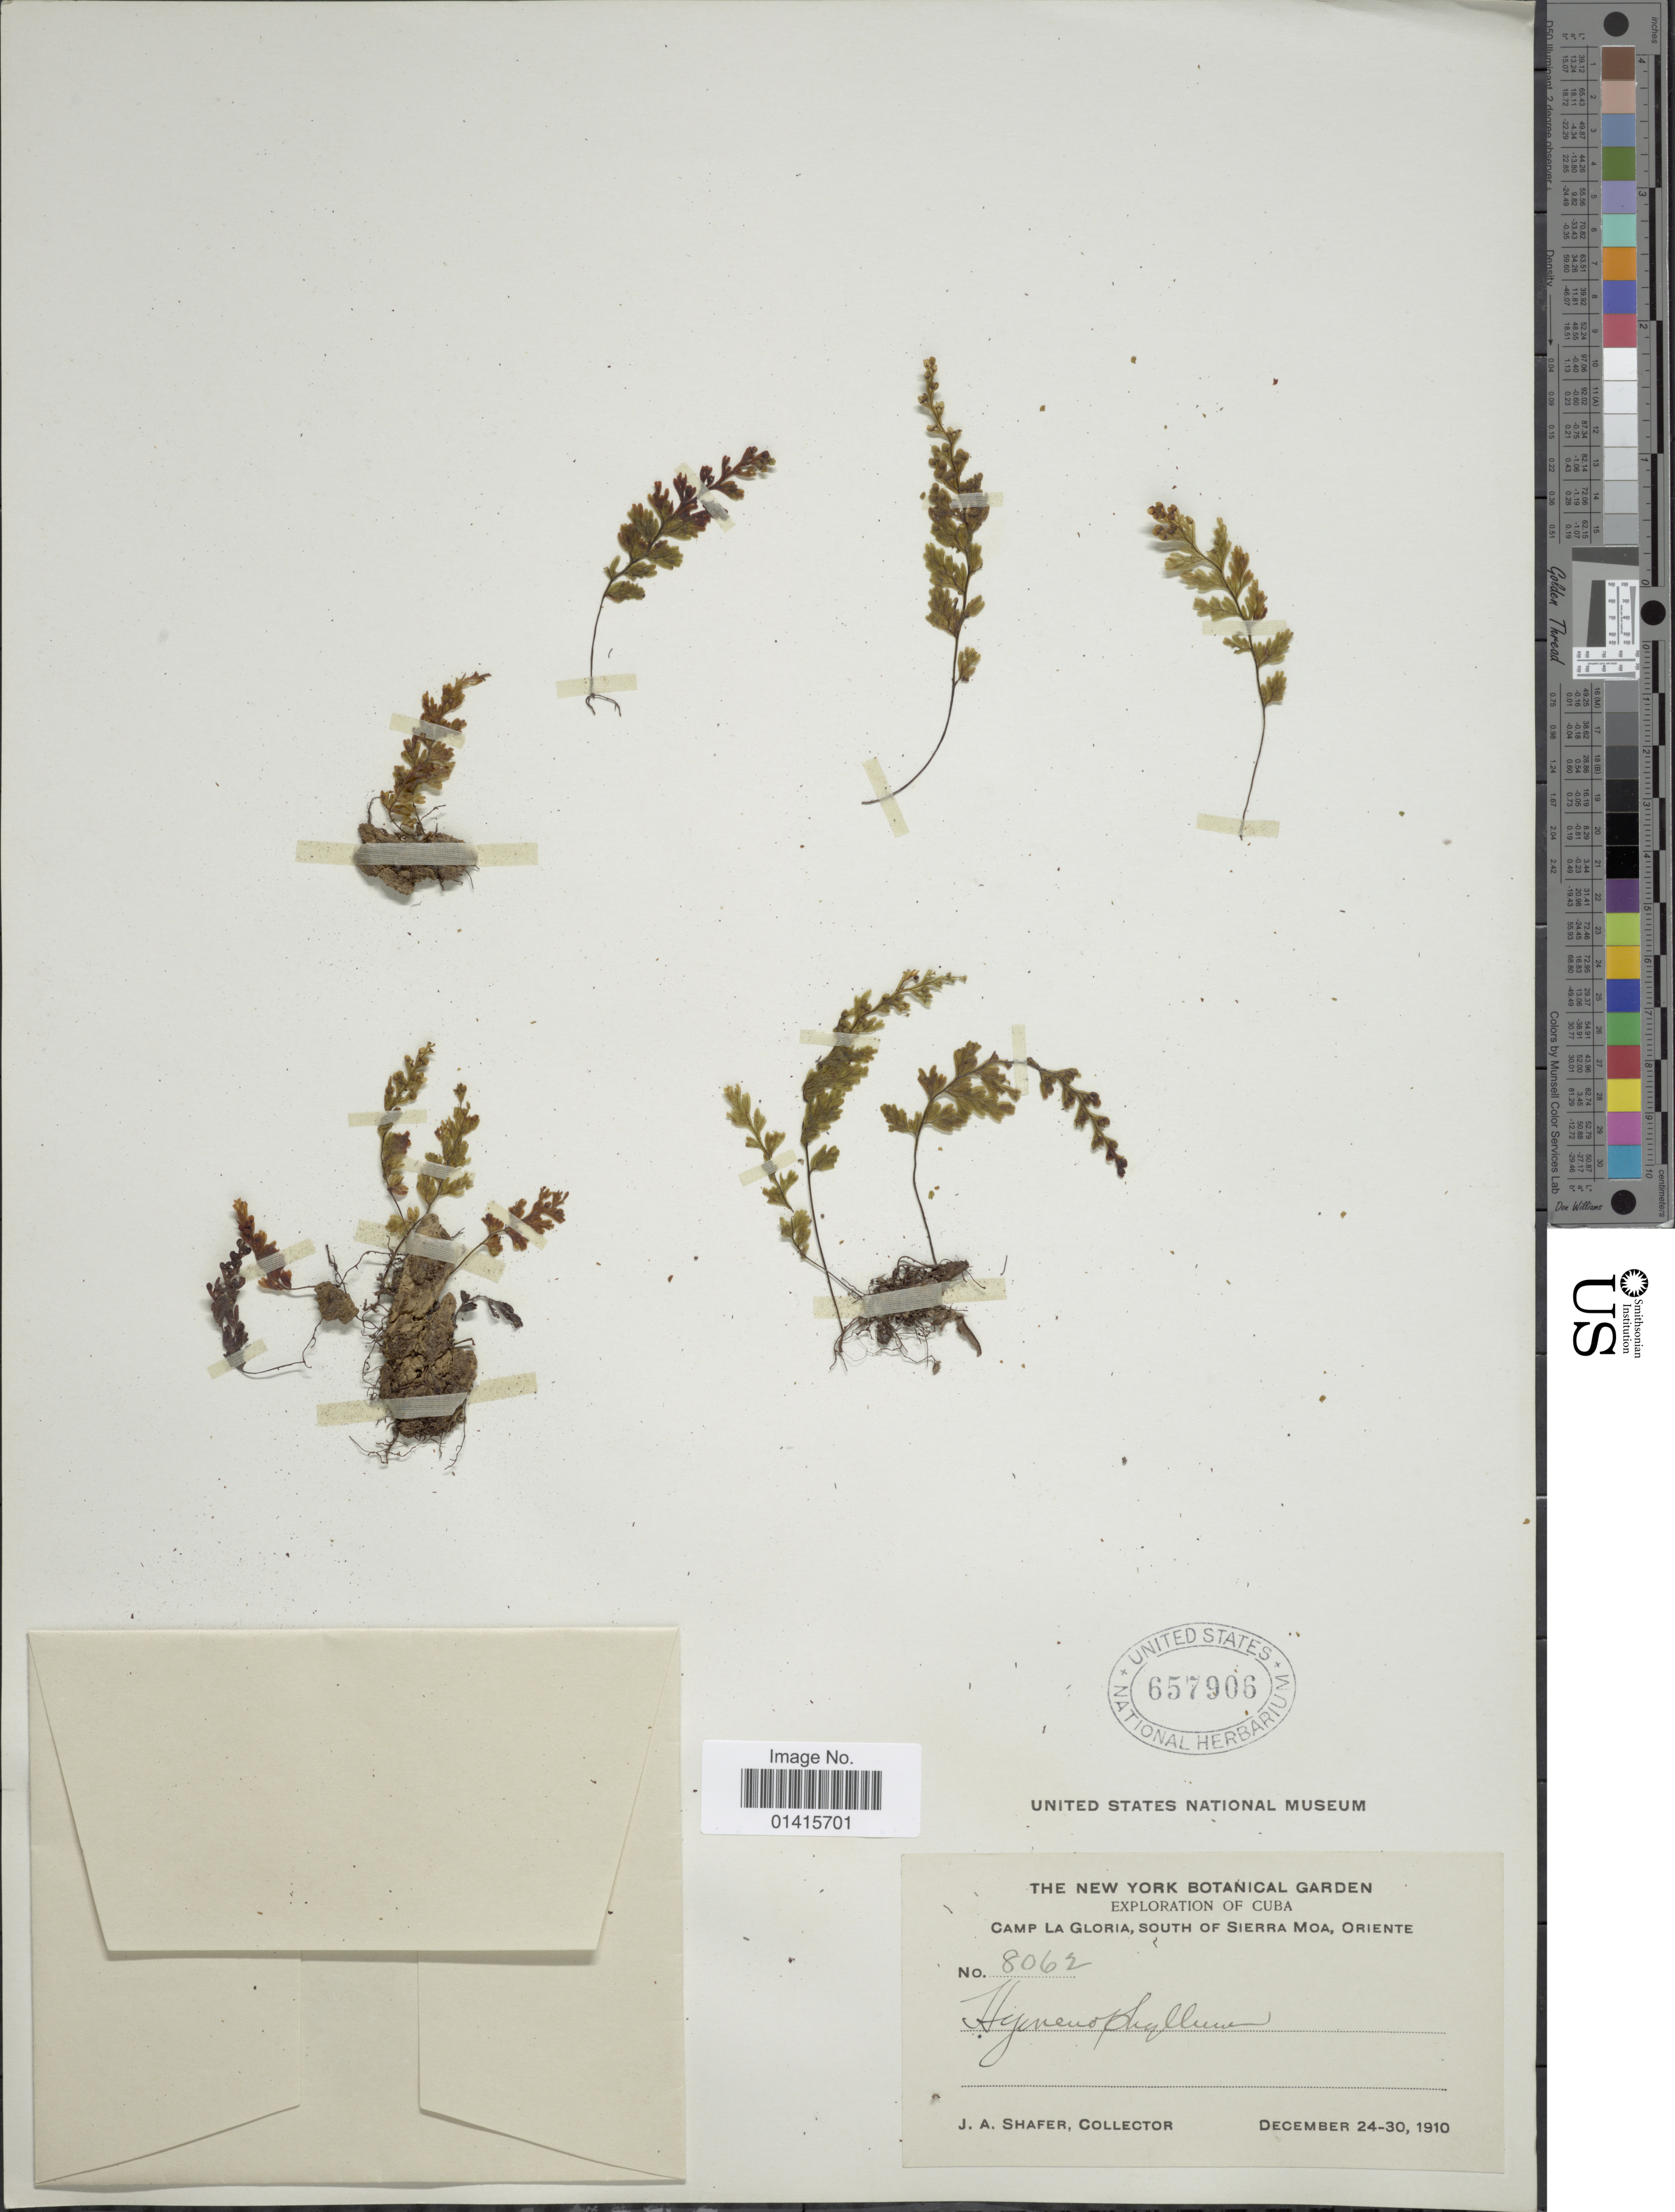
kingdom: Plantae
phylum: Tracheophyta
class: Polypodiopsida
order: Hymenophyllales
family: Hymenophyllaceae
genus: Hymenophyllum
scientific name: Hymenophyllum sp.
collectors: J. A. Shafer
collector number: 8062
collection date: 1910-12-24/1910-12-30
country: Cuba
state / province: Oriente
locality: Camp La Gloria, South of Sierra Moa, Oriente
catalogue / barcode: US 657906